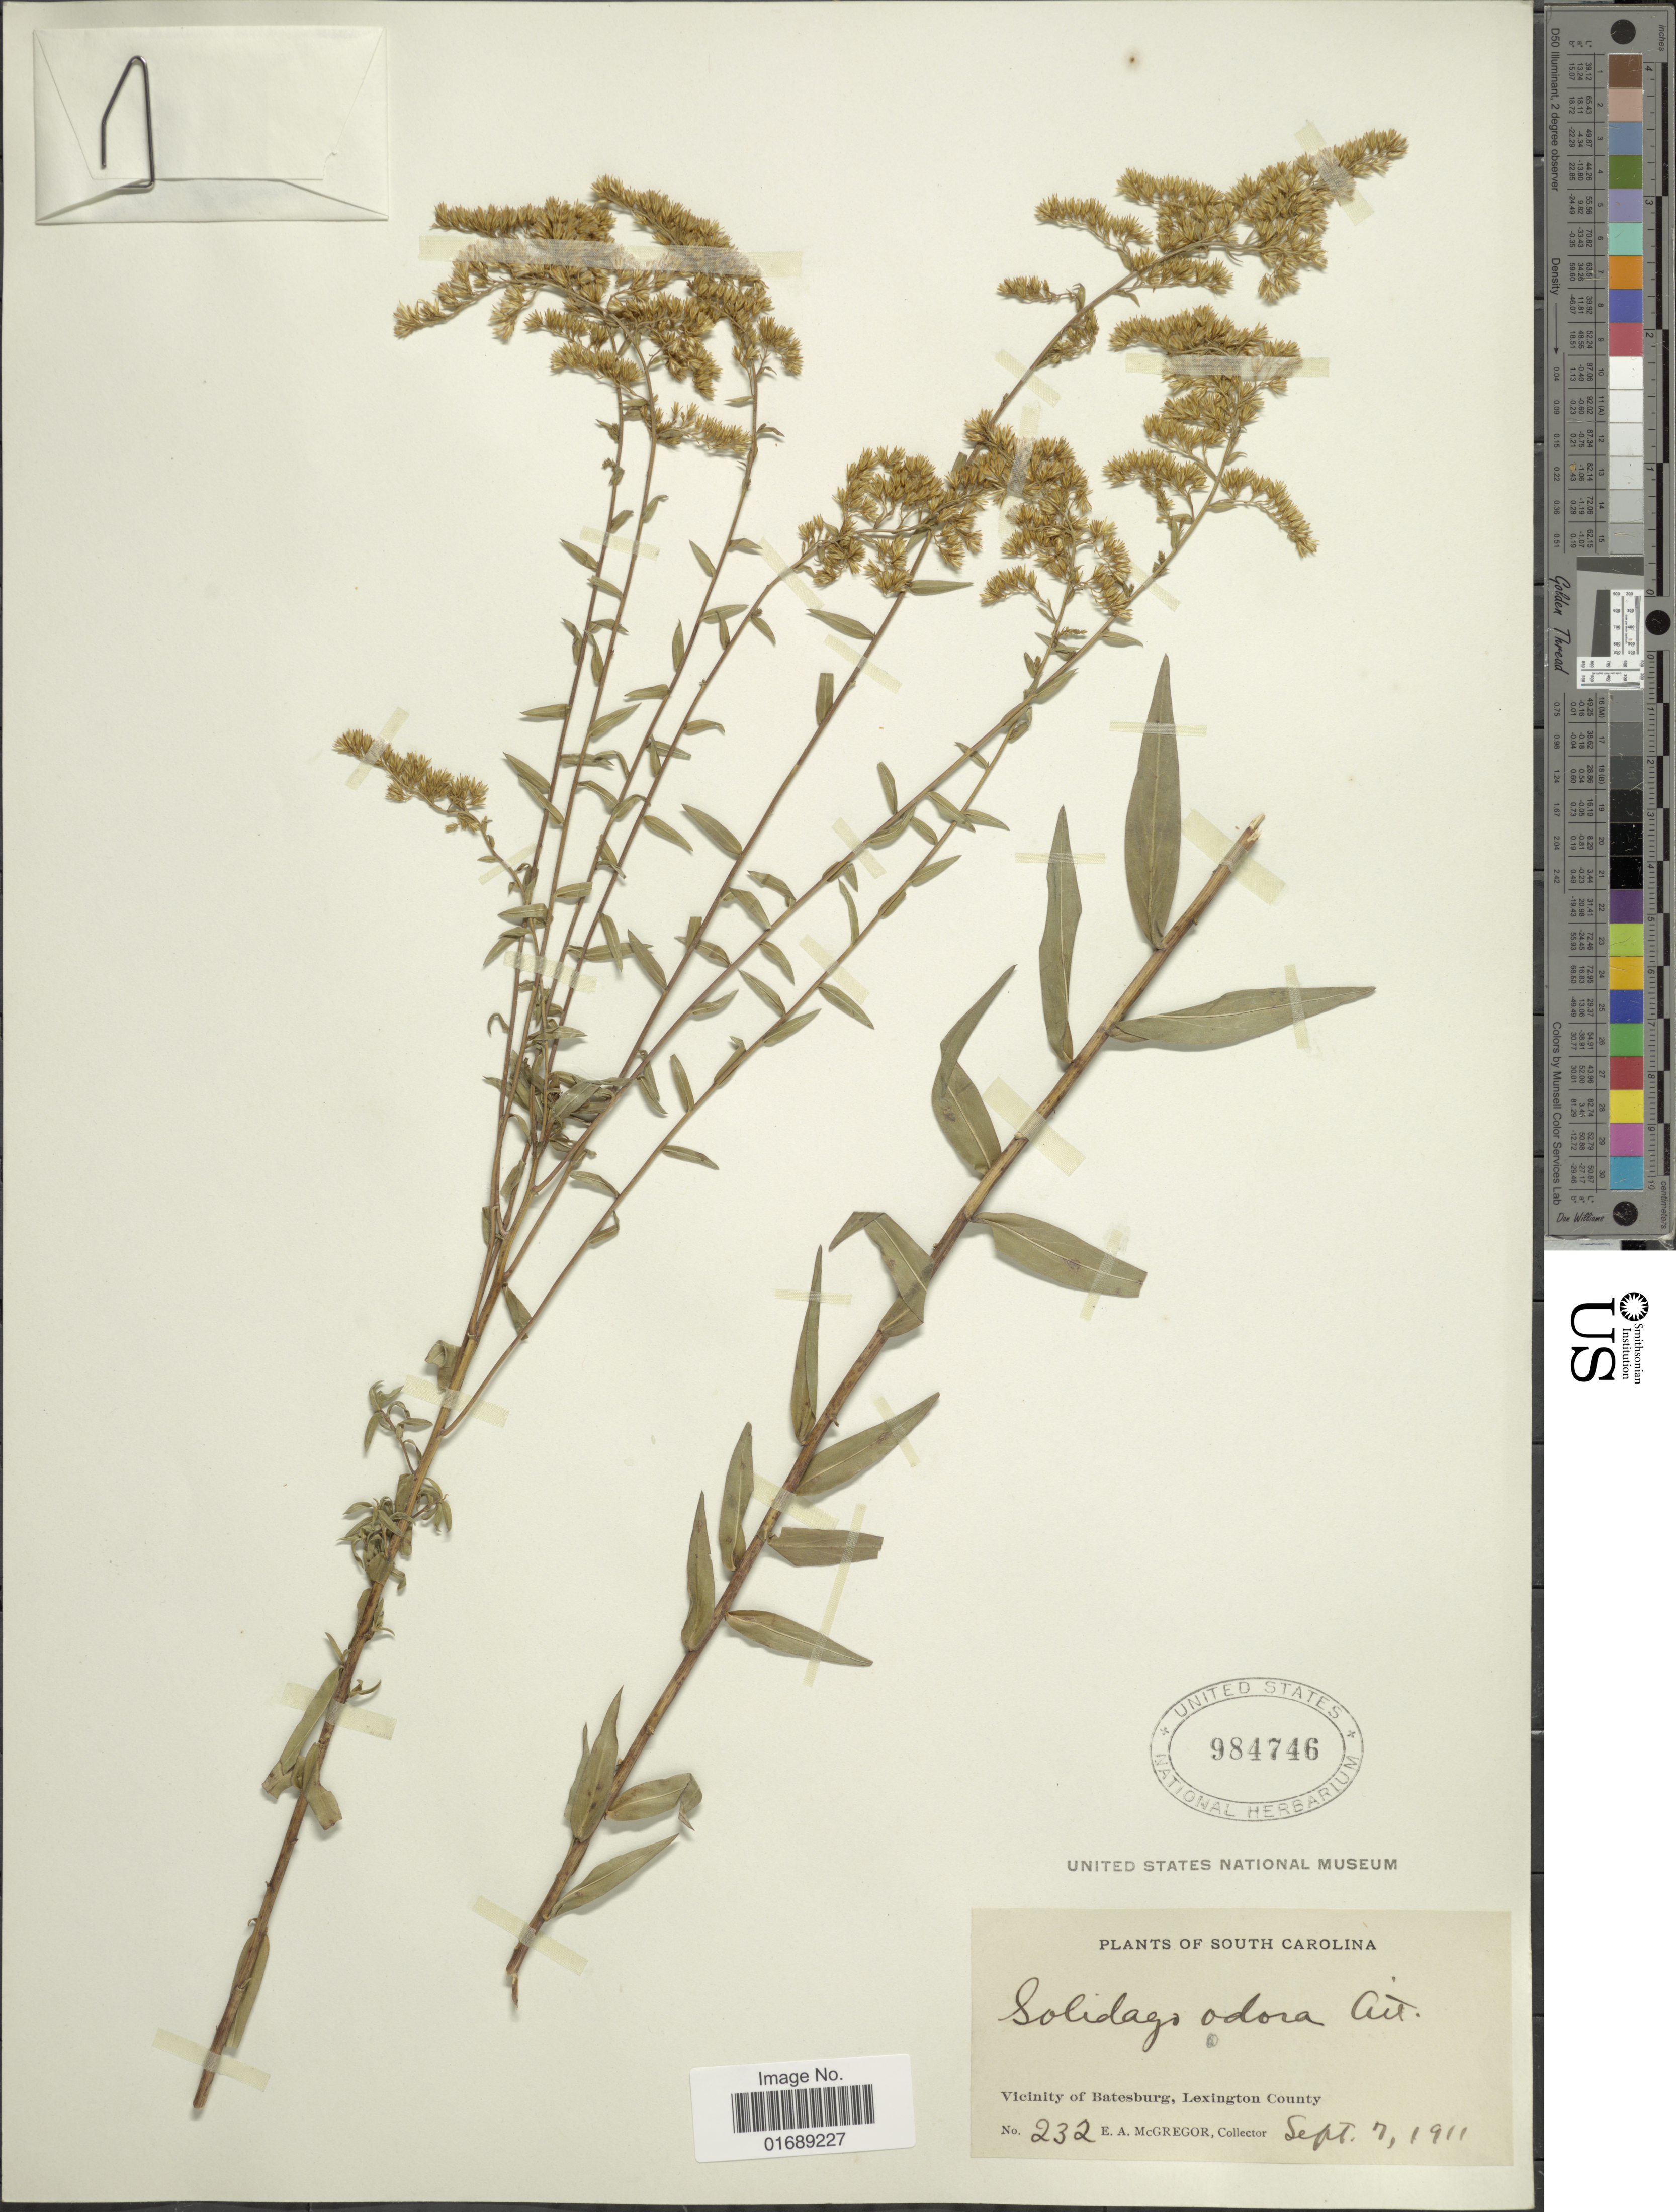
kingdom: Plantae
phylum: Tracheophyta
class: Magnoliopsida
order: Asterales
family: Asteraceae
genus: Solidago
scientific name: Solidago odora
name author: Aiton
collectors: E. A. McGregor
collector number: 232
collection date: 1911-09-07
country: United States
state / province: South Carolina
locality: Vicinity of Batesburg, Lexington County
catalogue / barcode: US 984746